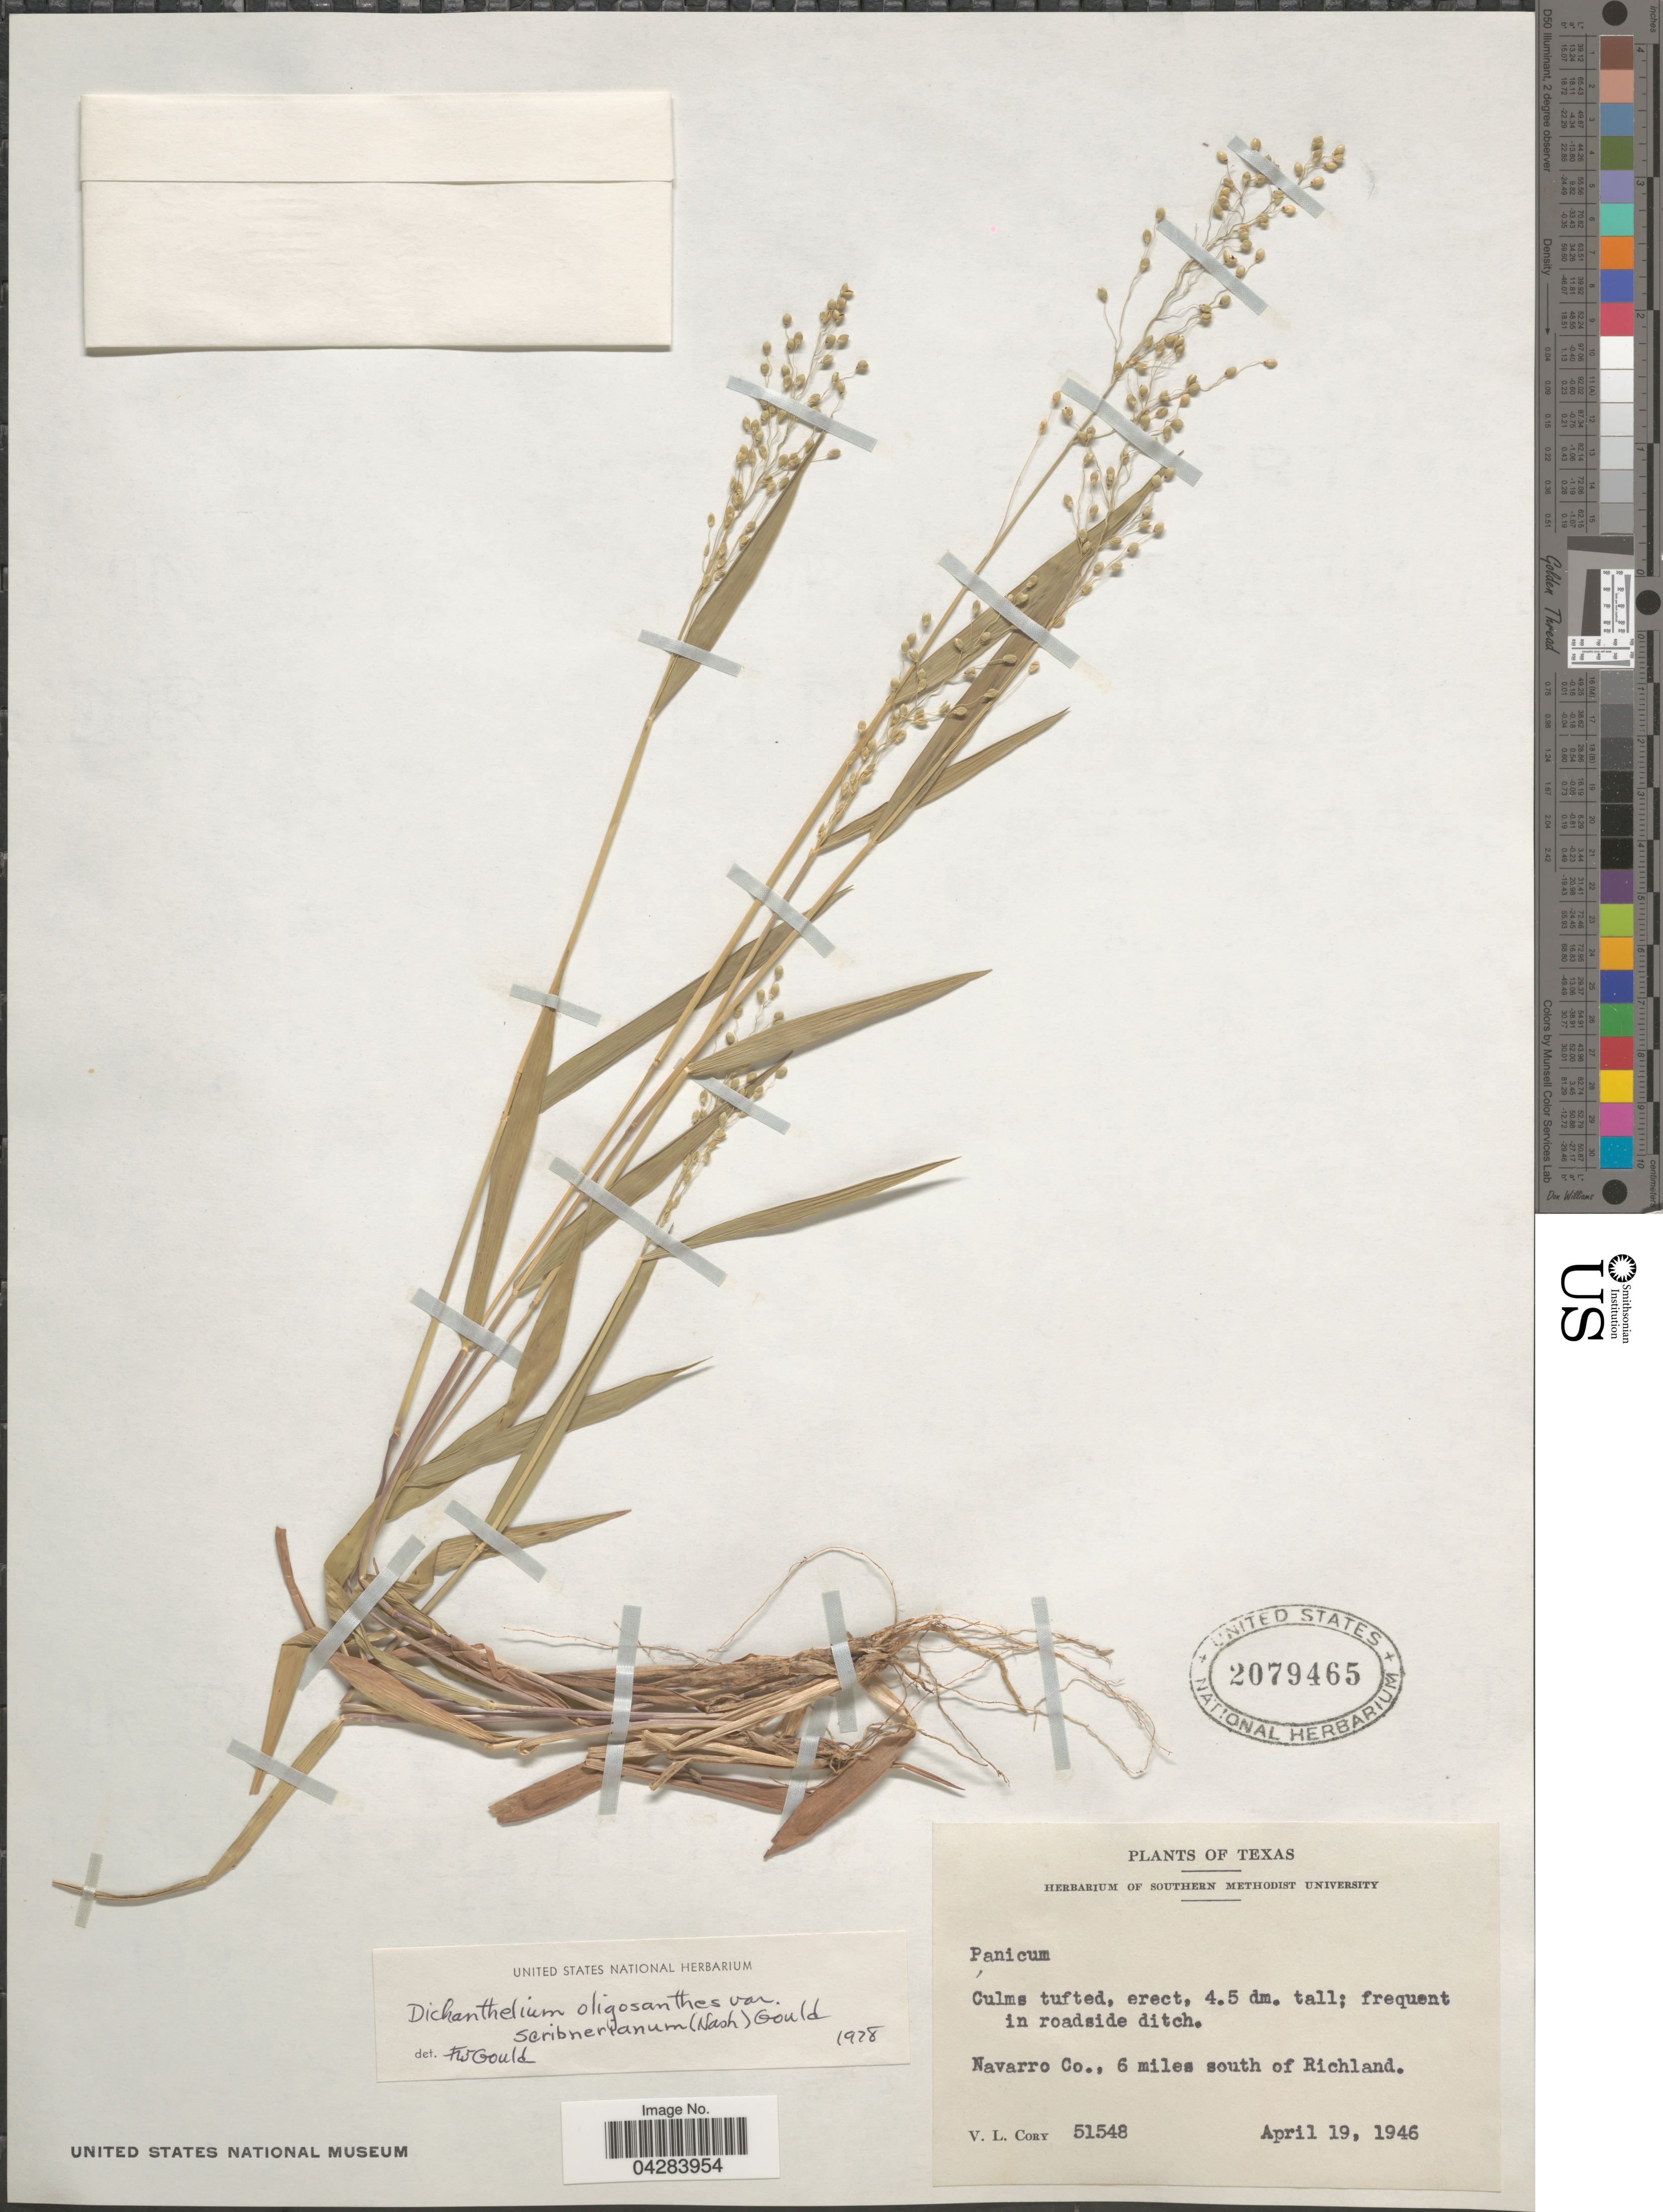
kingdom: Plantae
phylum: Tracheophyta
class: Liliopsida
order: Poales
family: Poaceae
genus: Dichanthelium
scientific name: Dichanthelium oligosanthes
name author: (Schult.) Gould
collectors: V. Cory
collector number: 51548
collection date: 1946-04-19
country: United States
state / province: Texas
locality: Frequent in roadside ditch. Navarro Co., 6 miles south of Richland.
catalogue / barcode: US 2079465